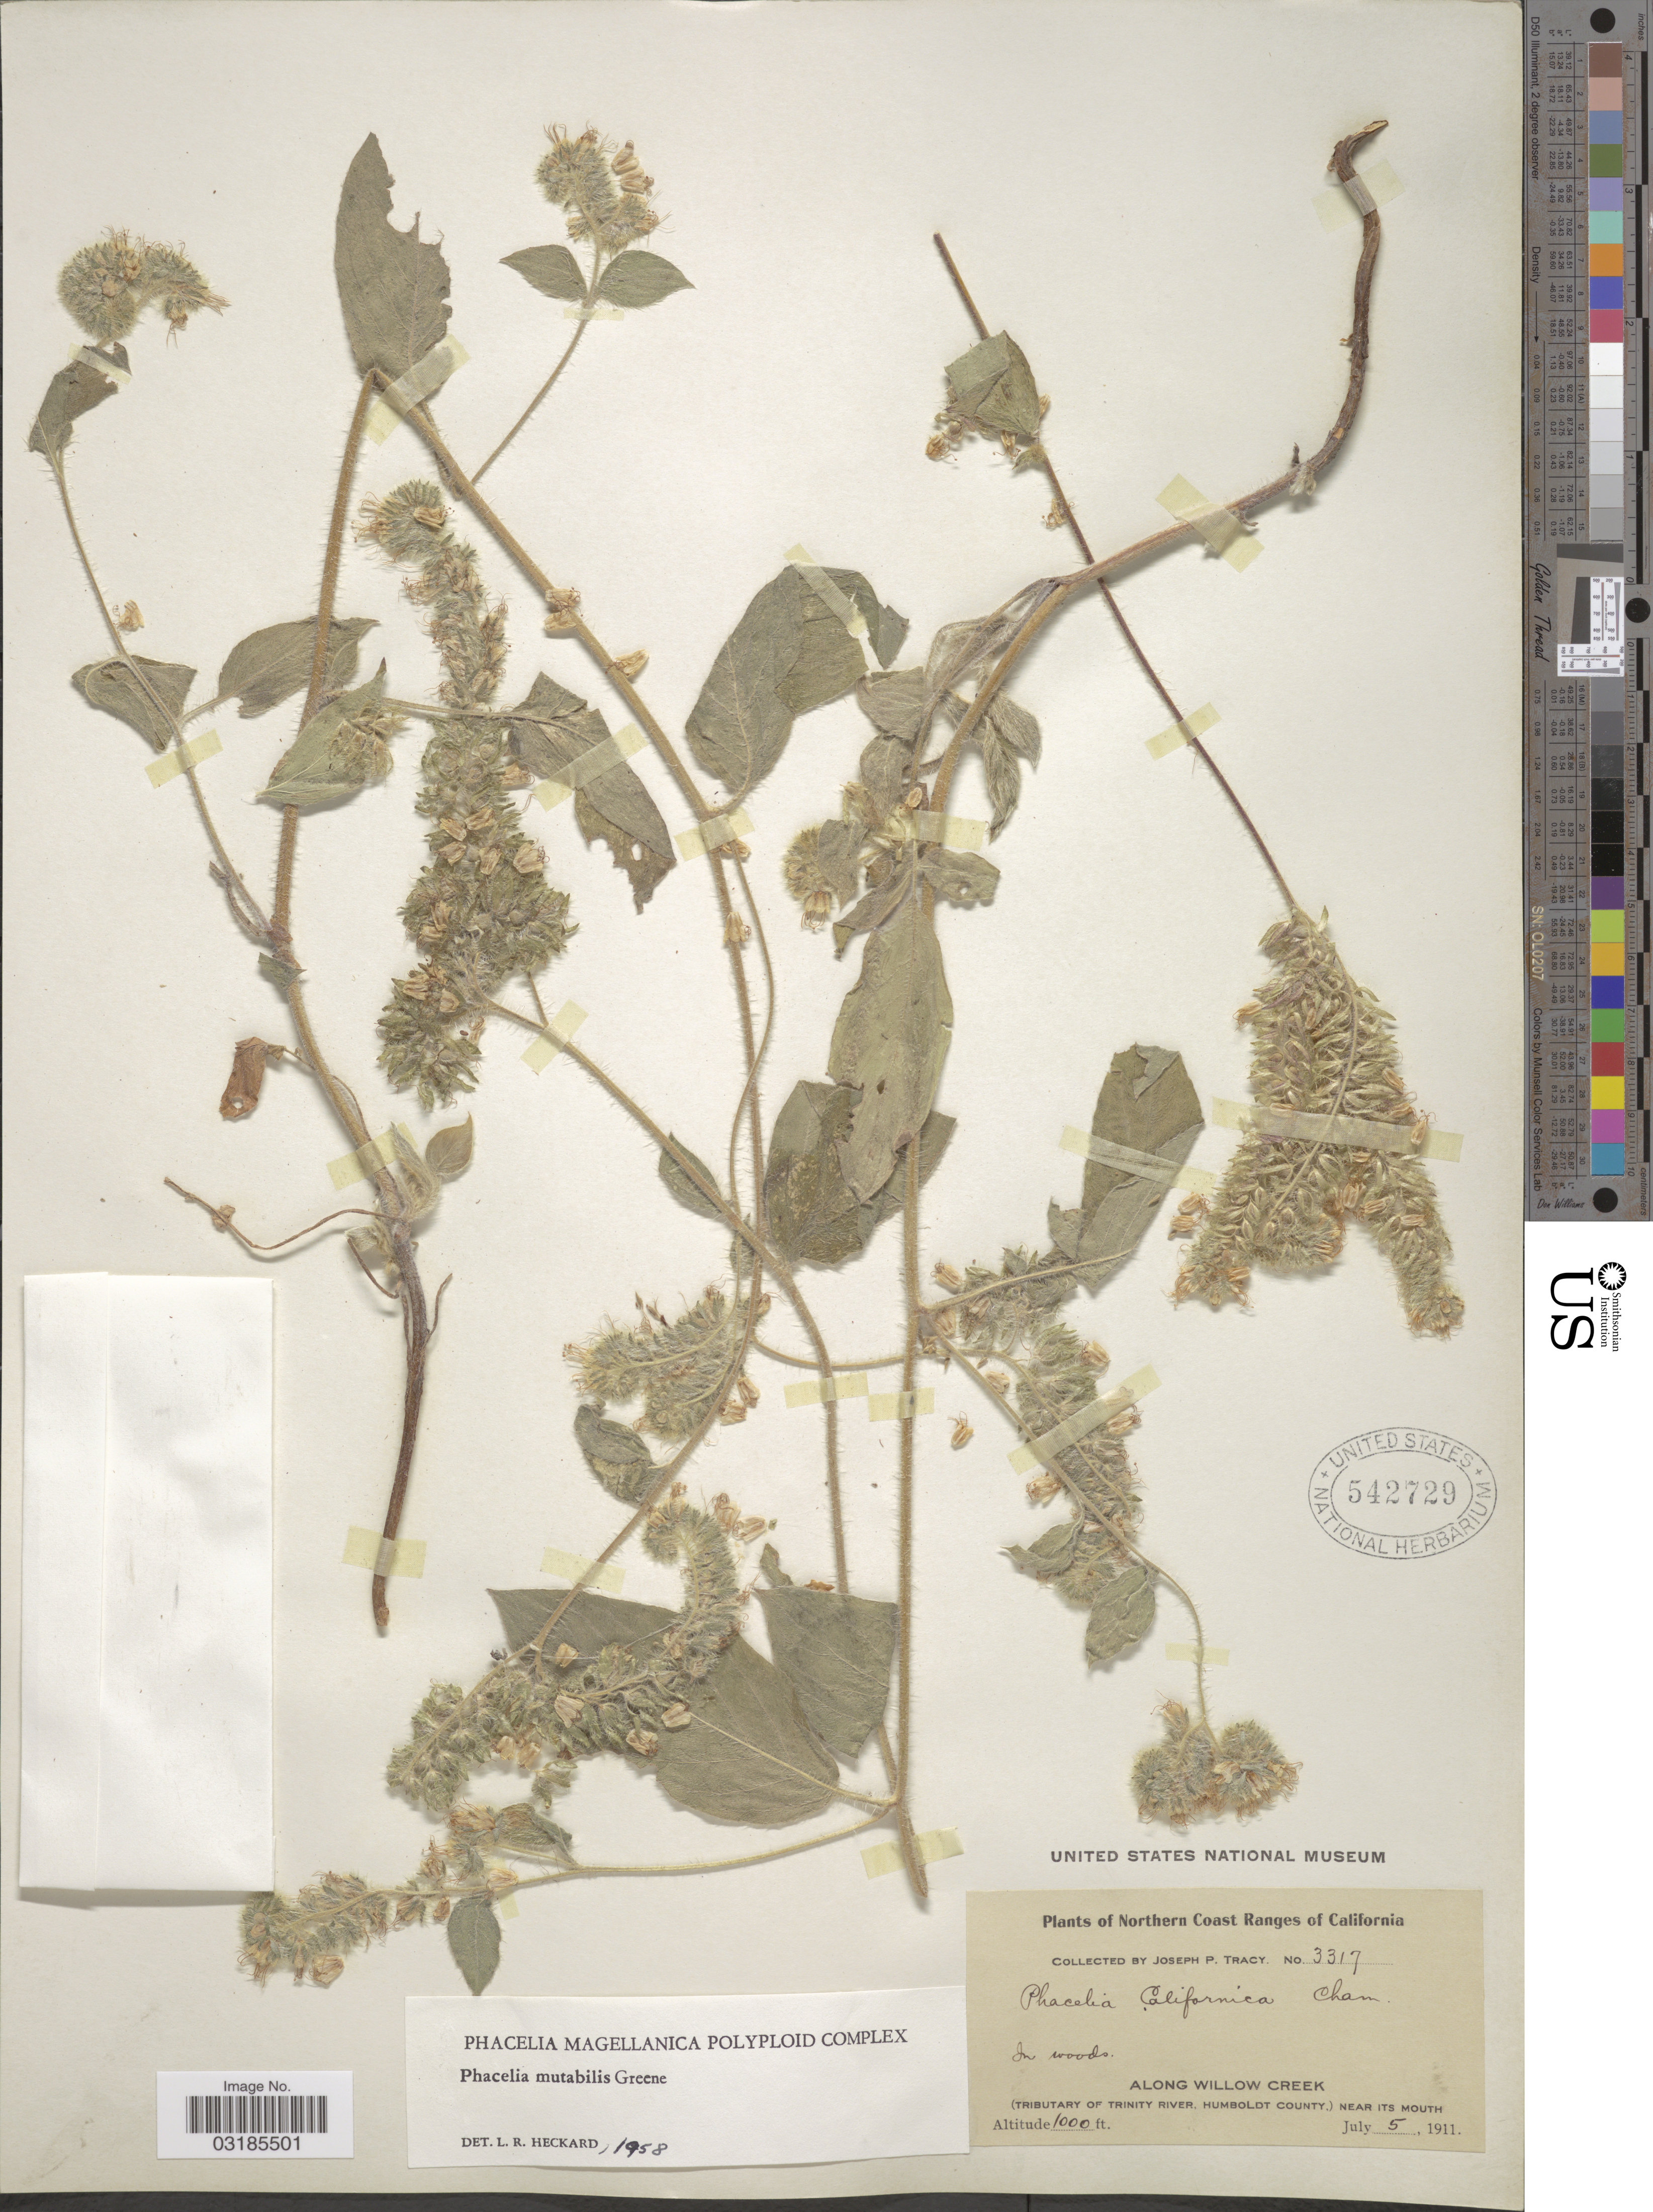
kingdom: Plantae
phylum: Tracheophyta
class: Magnoliopsida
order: Boraginales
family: Hydrophyllaceae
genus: Phacelia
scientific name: Phacelia mutabilis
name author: Greene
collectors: J. Tracy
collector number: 3317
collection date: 1911-07-05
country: United States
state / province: California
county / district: Humboldt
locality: Northern Coast Ranges of California, Along Willow Creek (Tributary of Trinity River, Humboldt County,) near its mouth.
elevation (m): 305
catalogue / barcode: US 542729